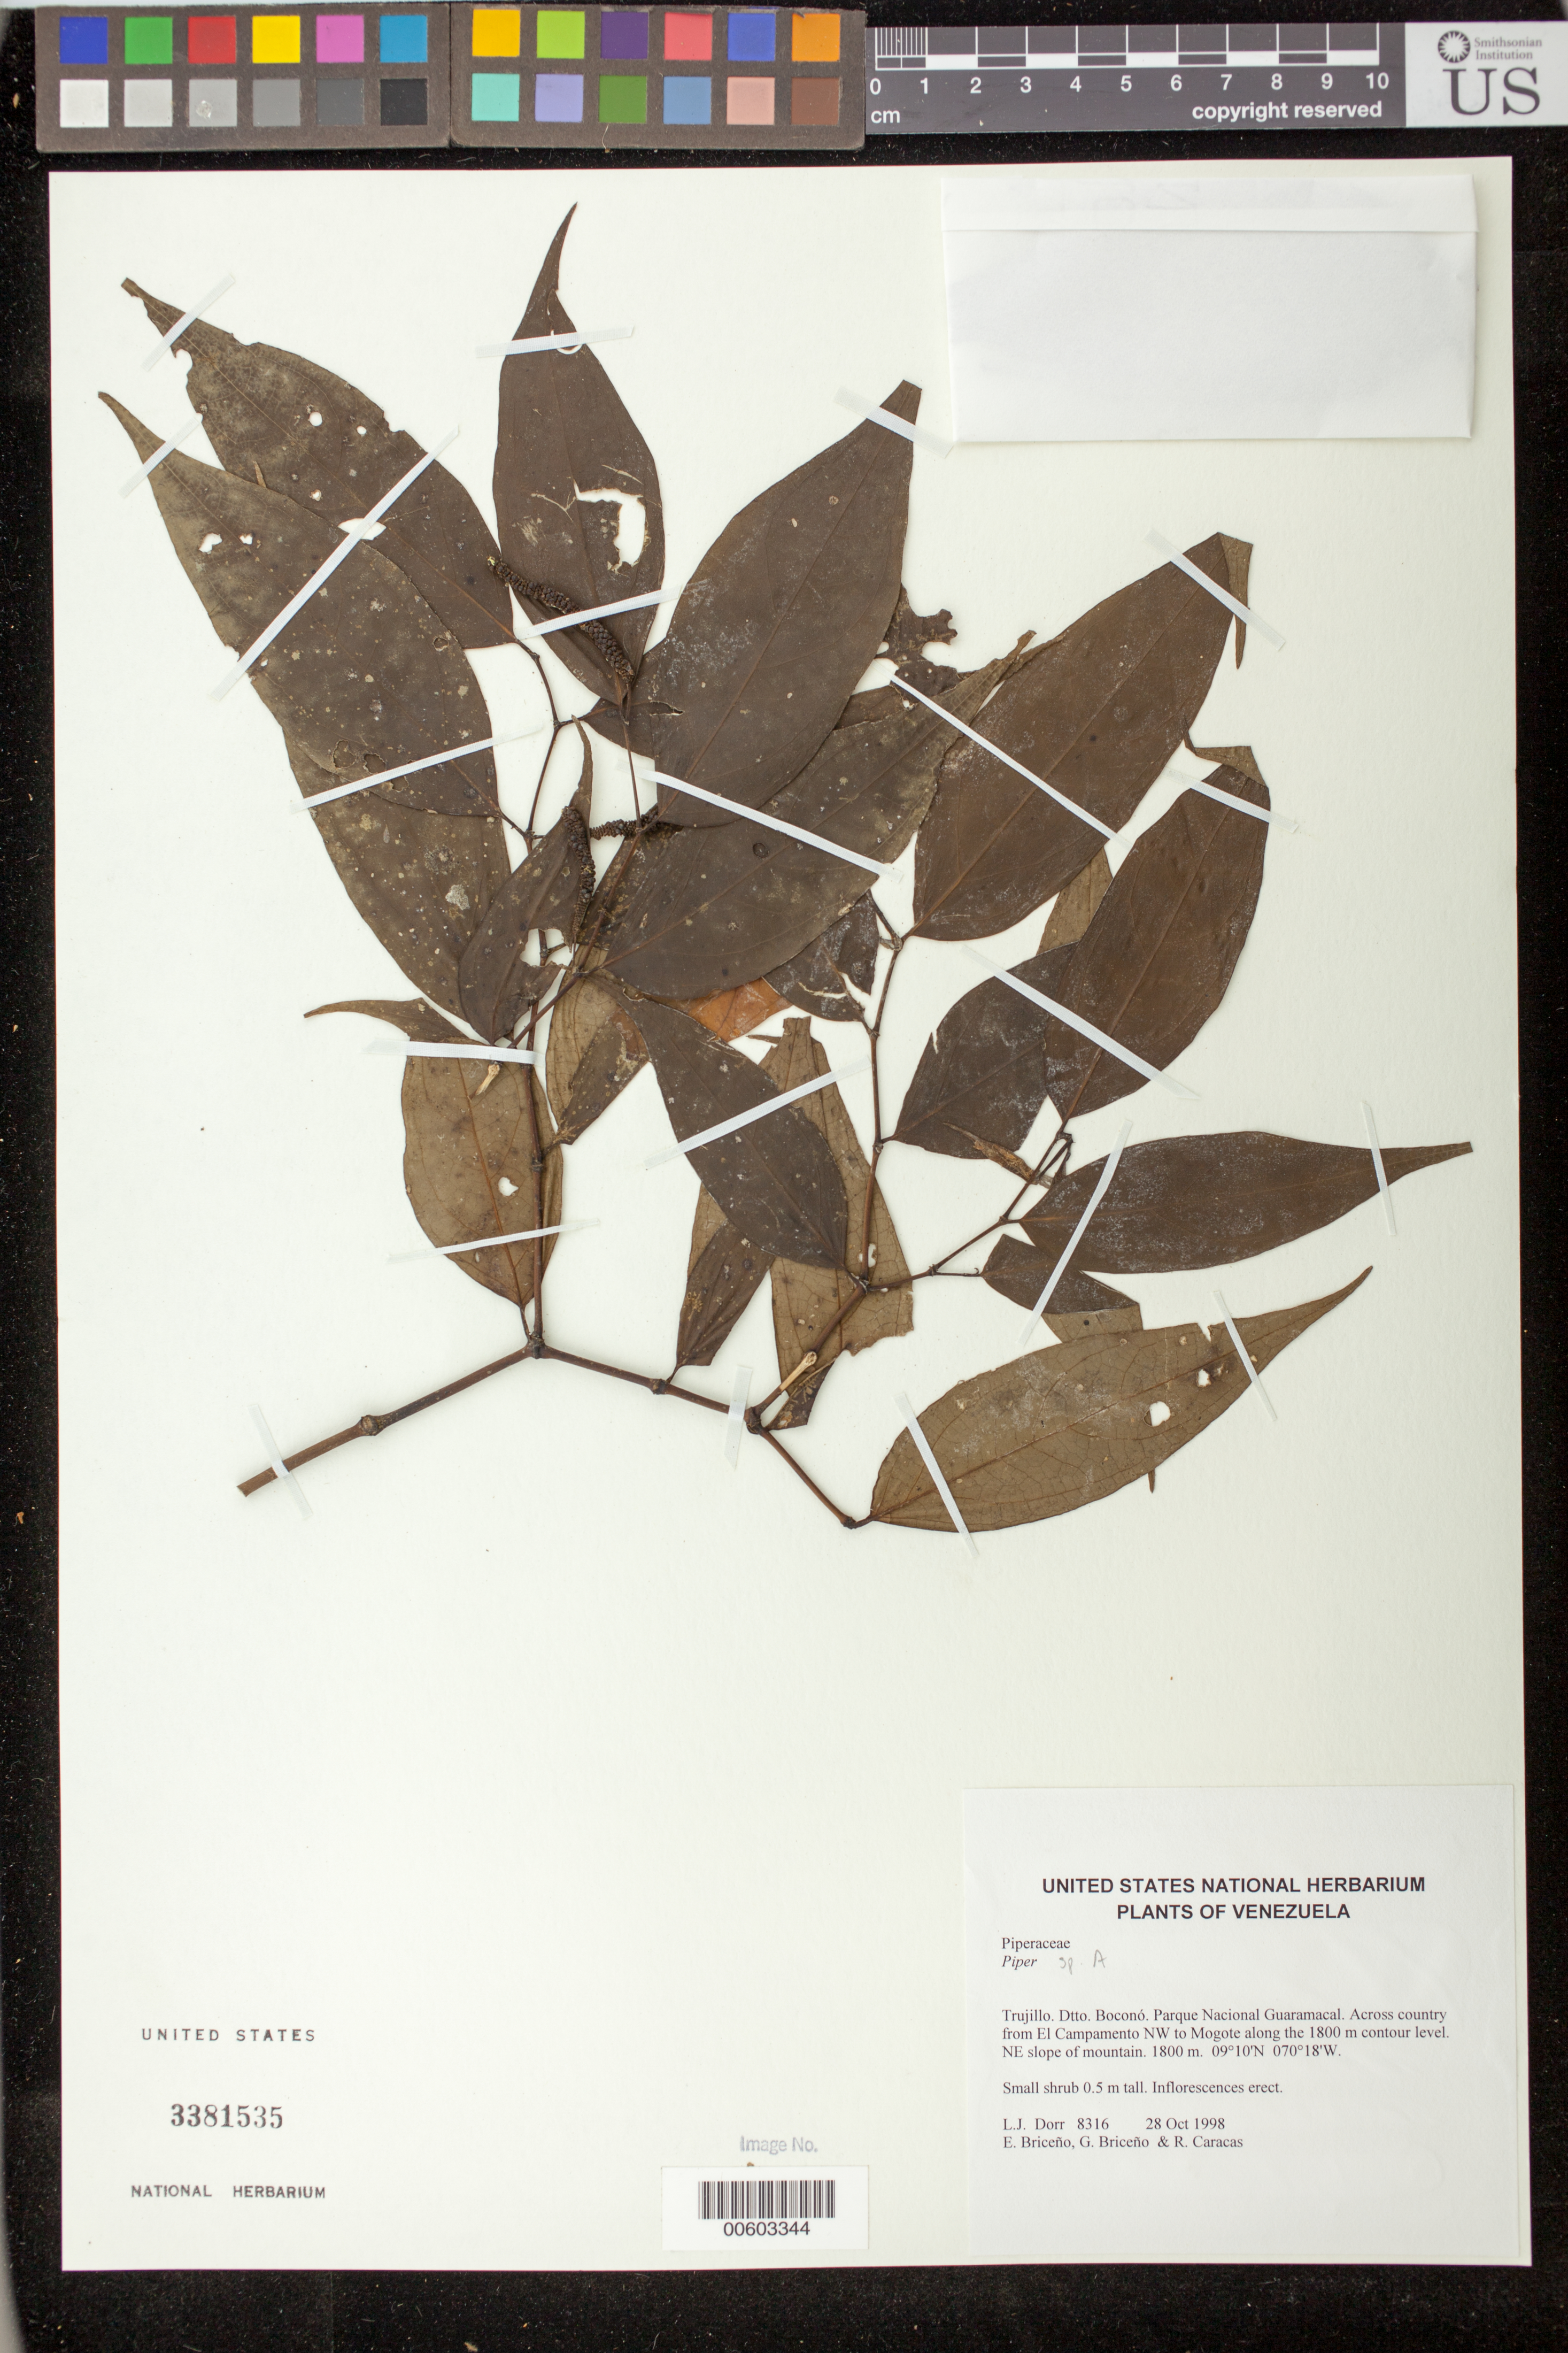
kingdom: Plantae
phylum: Tracheophyta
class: Magnoliopsida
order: Piperales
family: Piperaceae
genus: Piper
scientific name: Piper sotobosquense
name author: S.M. Niño & Dorr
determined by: Niño, S. M.; Dorr, L. J.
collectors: L. J. Dorr, E. Briceño, G. Briceño & R. Caracas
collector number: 8316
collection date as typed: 28 Oct 1998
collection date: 1998-10-28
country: Venezuela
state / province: Trujillo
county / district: Boconó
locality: Parque Nacional Guaramacal. Across country from El Campamento NW to Mogote along the 1800 m contour level. NE slope of mountain.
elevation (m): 1800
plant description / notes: PORT, US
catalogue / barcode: US 3381535